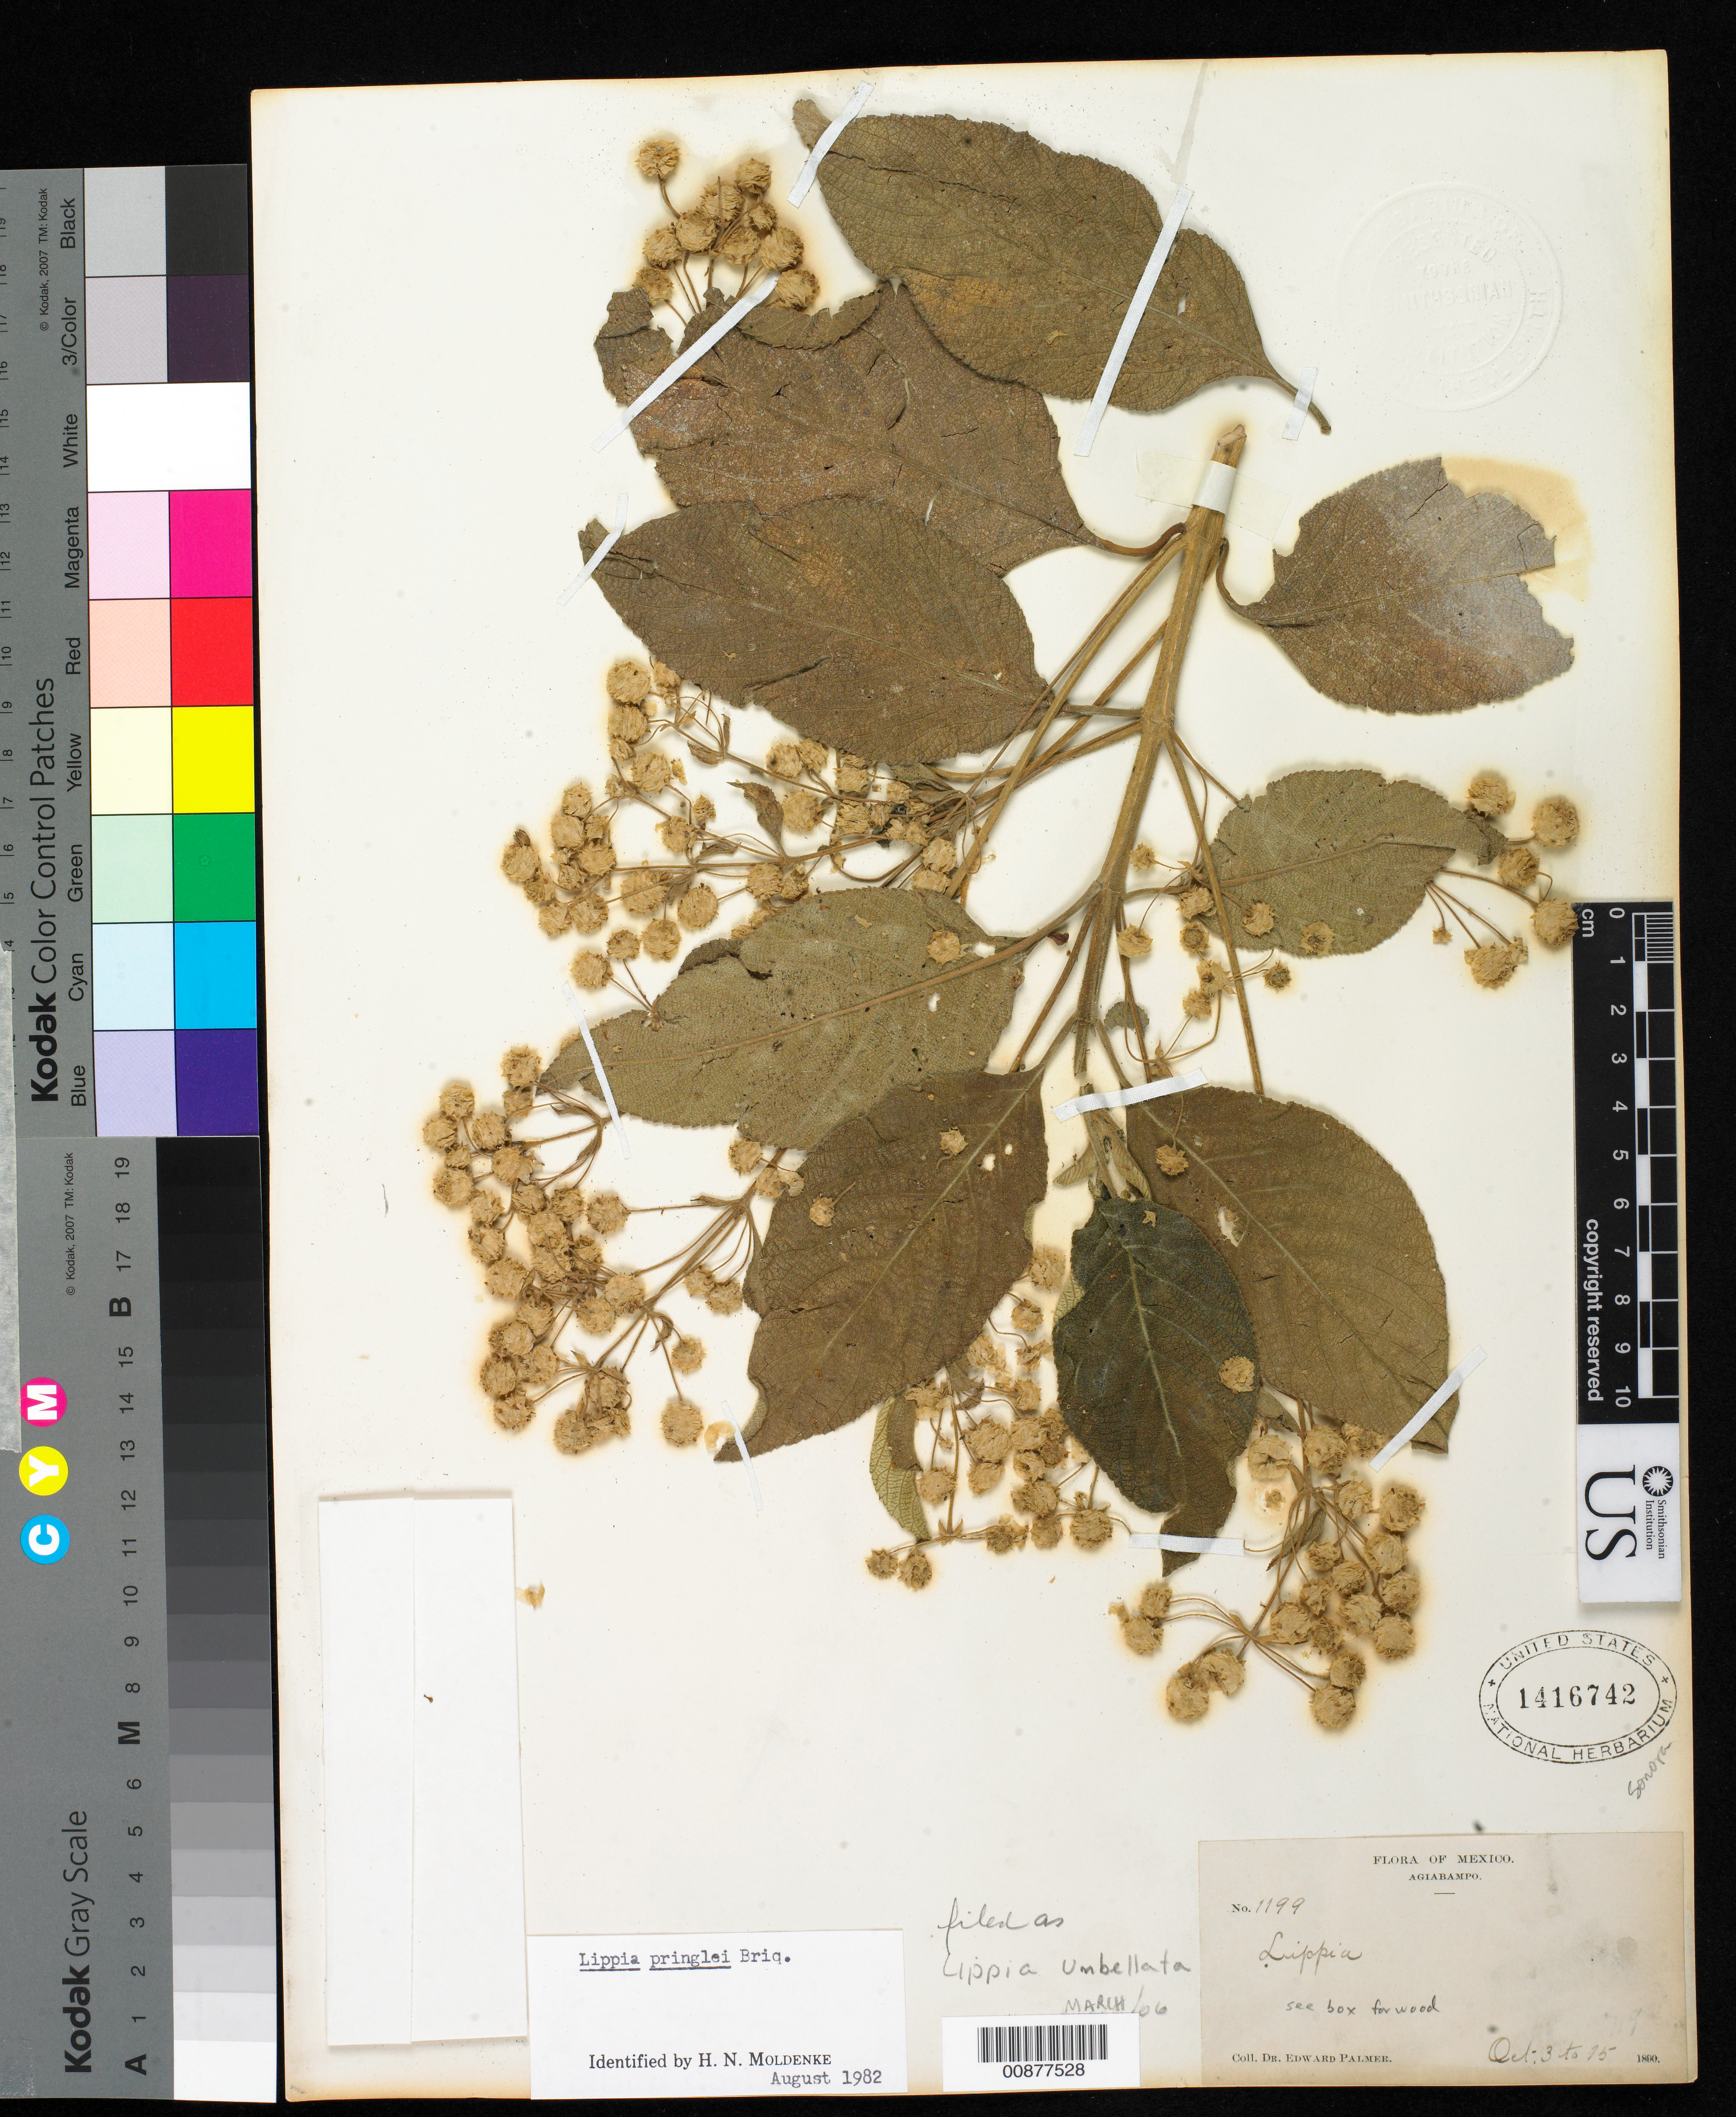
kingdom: Plantae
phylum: Tracheophyta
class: Magnoliopsida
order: Lamiales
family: Verbenaceae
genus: Lippia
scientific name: Lippia umbellata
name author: Cav.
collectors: E. Palmer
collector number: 1199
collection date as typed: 03 Oct 1890 to 15 Oct 1890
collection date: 1890-10-03/1890-10-15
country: Mexico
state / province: Sonora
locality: Agiabampo, Sonora.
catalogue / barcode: US 1416742